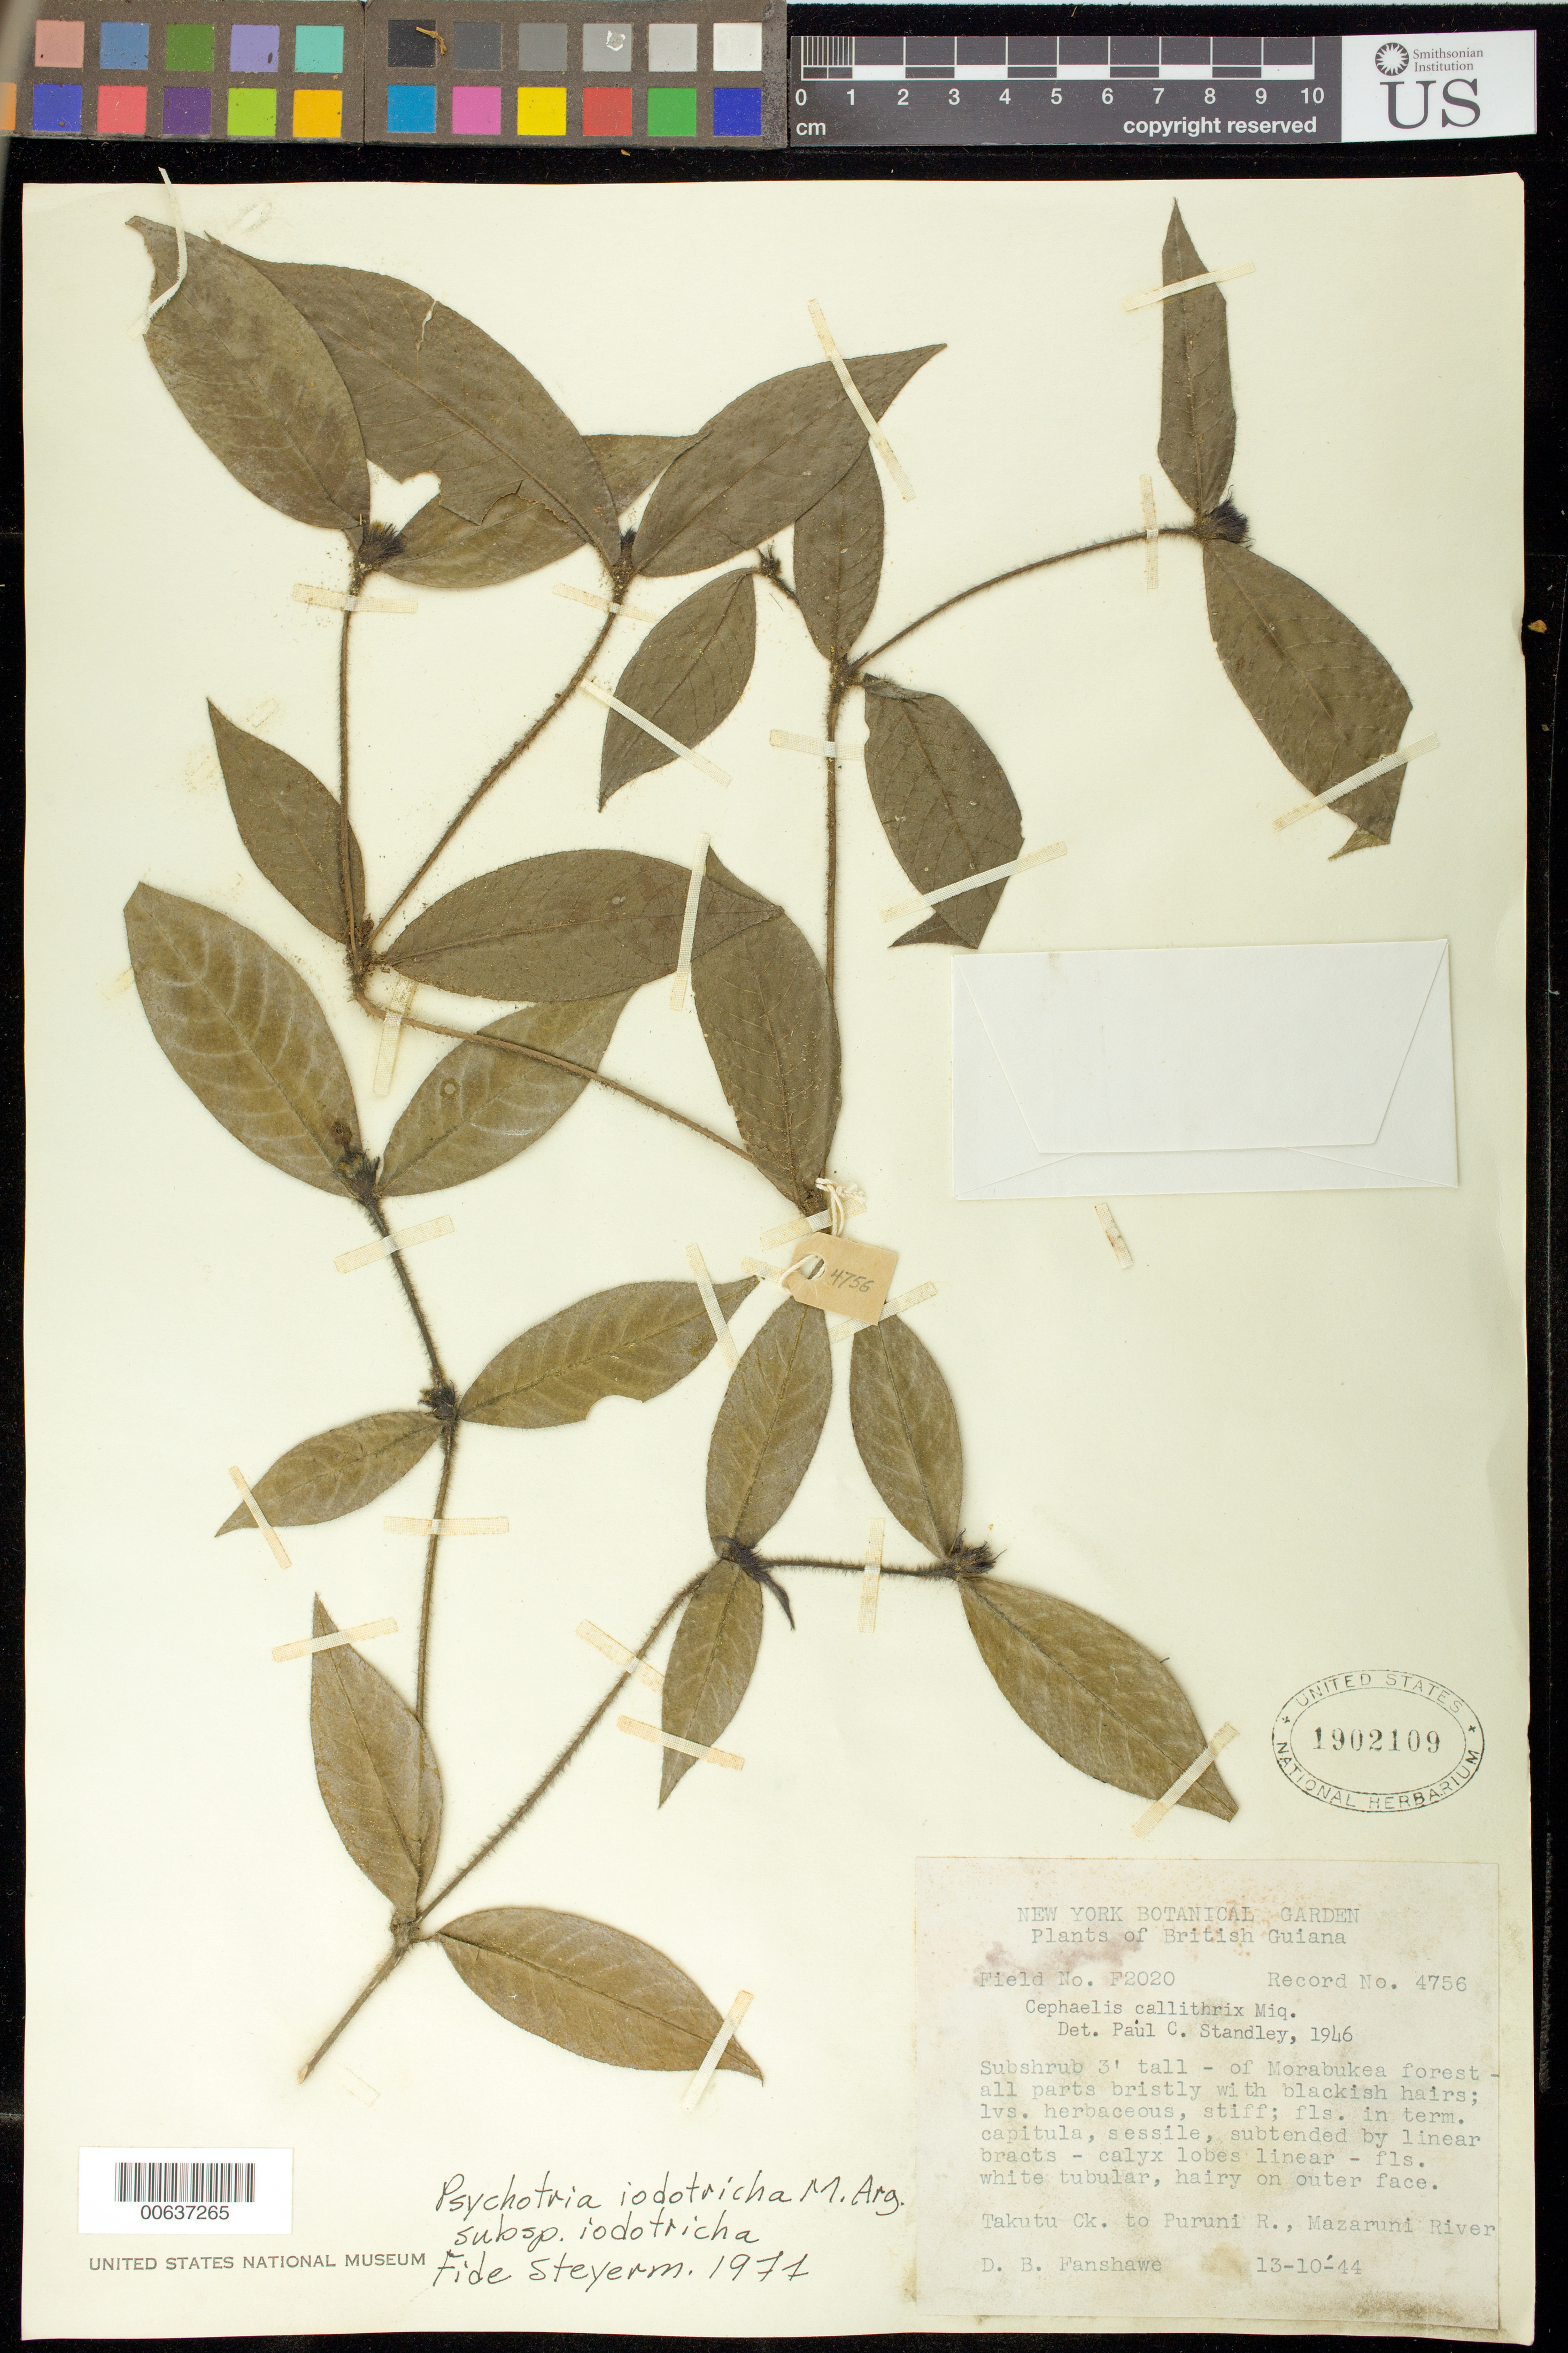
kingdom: Plantae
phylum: Tracheophyta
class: Magnoliopsida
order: Gentianales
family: Rubiaceae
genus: Palicourea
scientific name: Palicourea iodotricha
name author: (Müll. Arg.) Delprete & J.H. Kirkbr.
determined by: Kirkbride, J. H., Jr.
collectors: D. B. Fanshawe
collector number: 4756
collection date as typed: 13-Oct-44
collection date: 1944-10-13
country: Guyana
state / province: U. Takutu-U. Essequibo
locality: Takutu Creek to Puruni River, Mazaruni River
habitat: Morabukea forest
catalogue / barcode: US 1902109